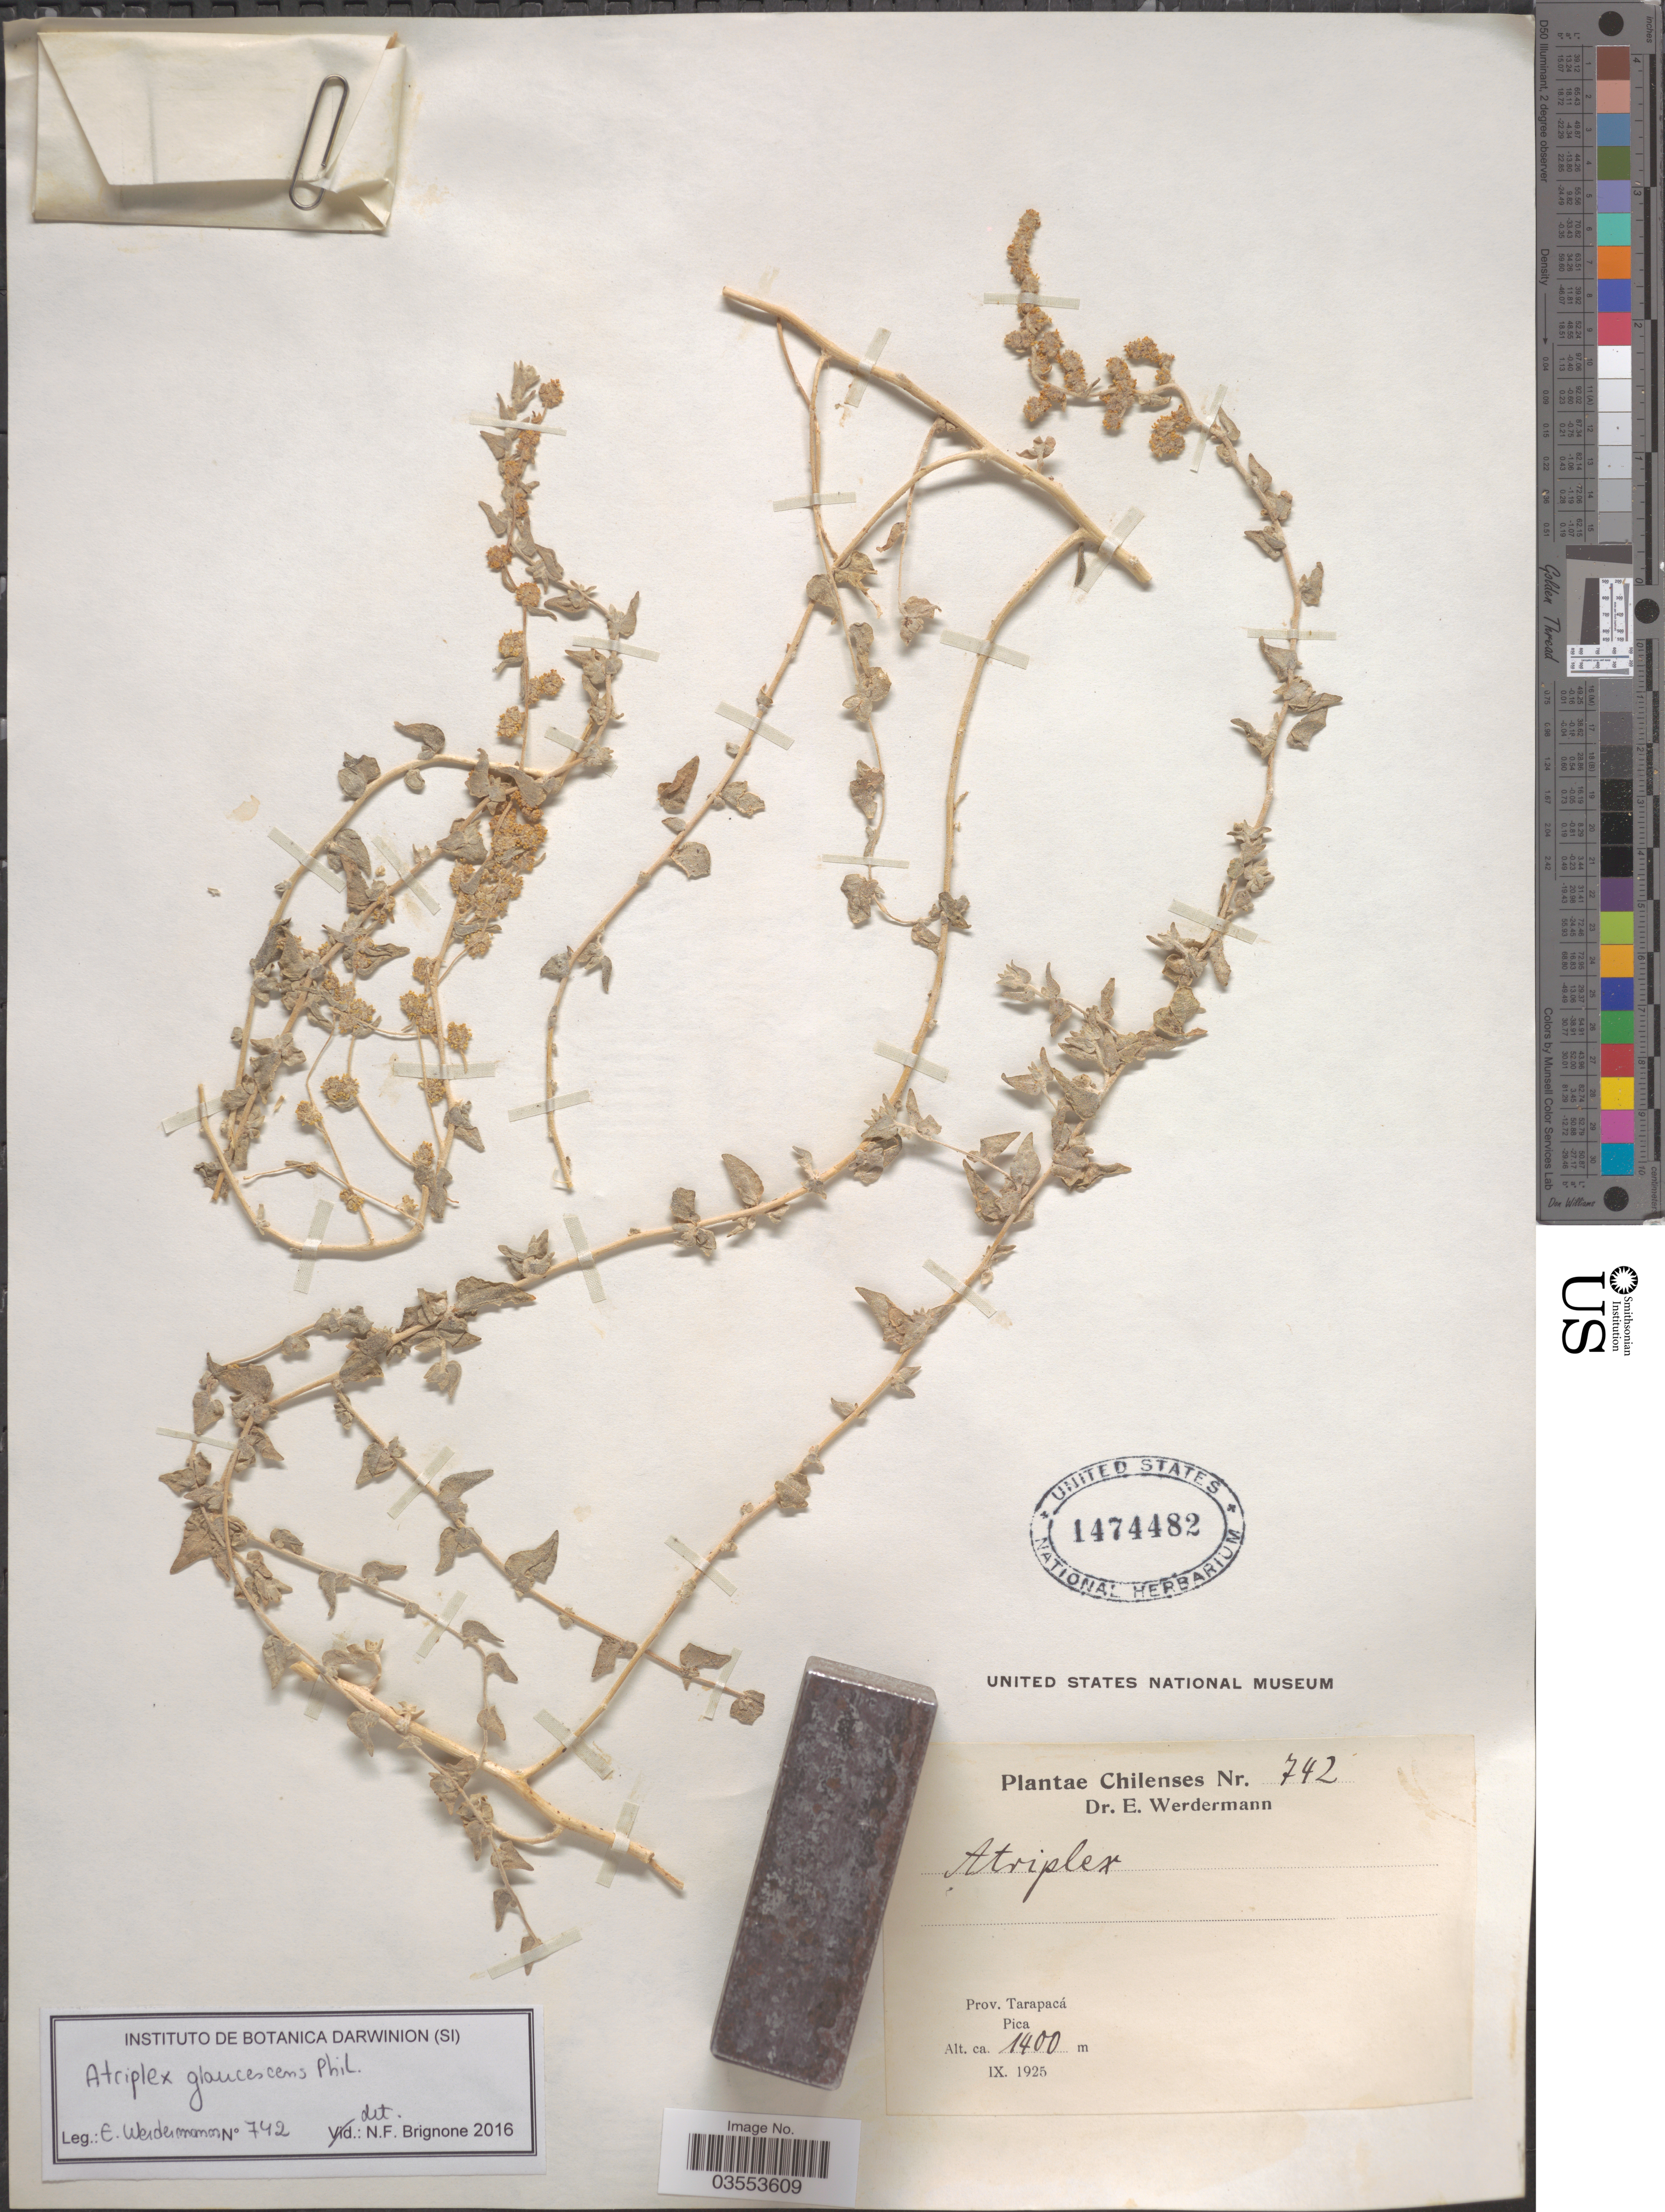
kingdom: Plantae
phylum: Tracheophyta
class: Magnoliopsida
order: Caryophyllales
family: Amaranthaceae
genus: Atriplex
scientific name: Atriplex sp.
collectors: E. Werdermann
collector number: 742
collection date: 1925-09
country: Chile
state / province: Tarapacá (I)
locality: Prov. Tarapacá. Pica.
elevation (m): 1400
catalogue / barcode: US 1474482